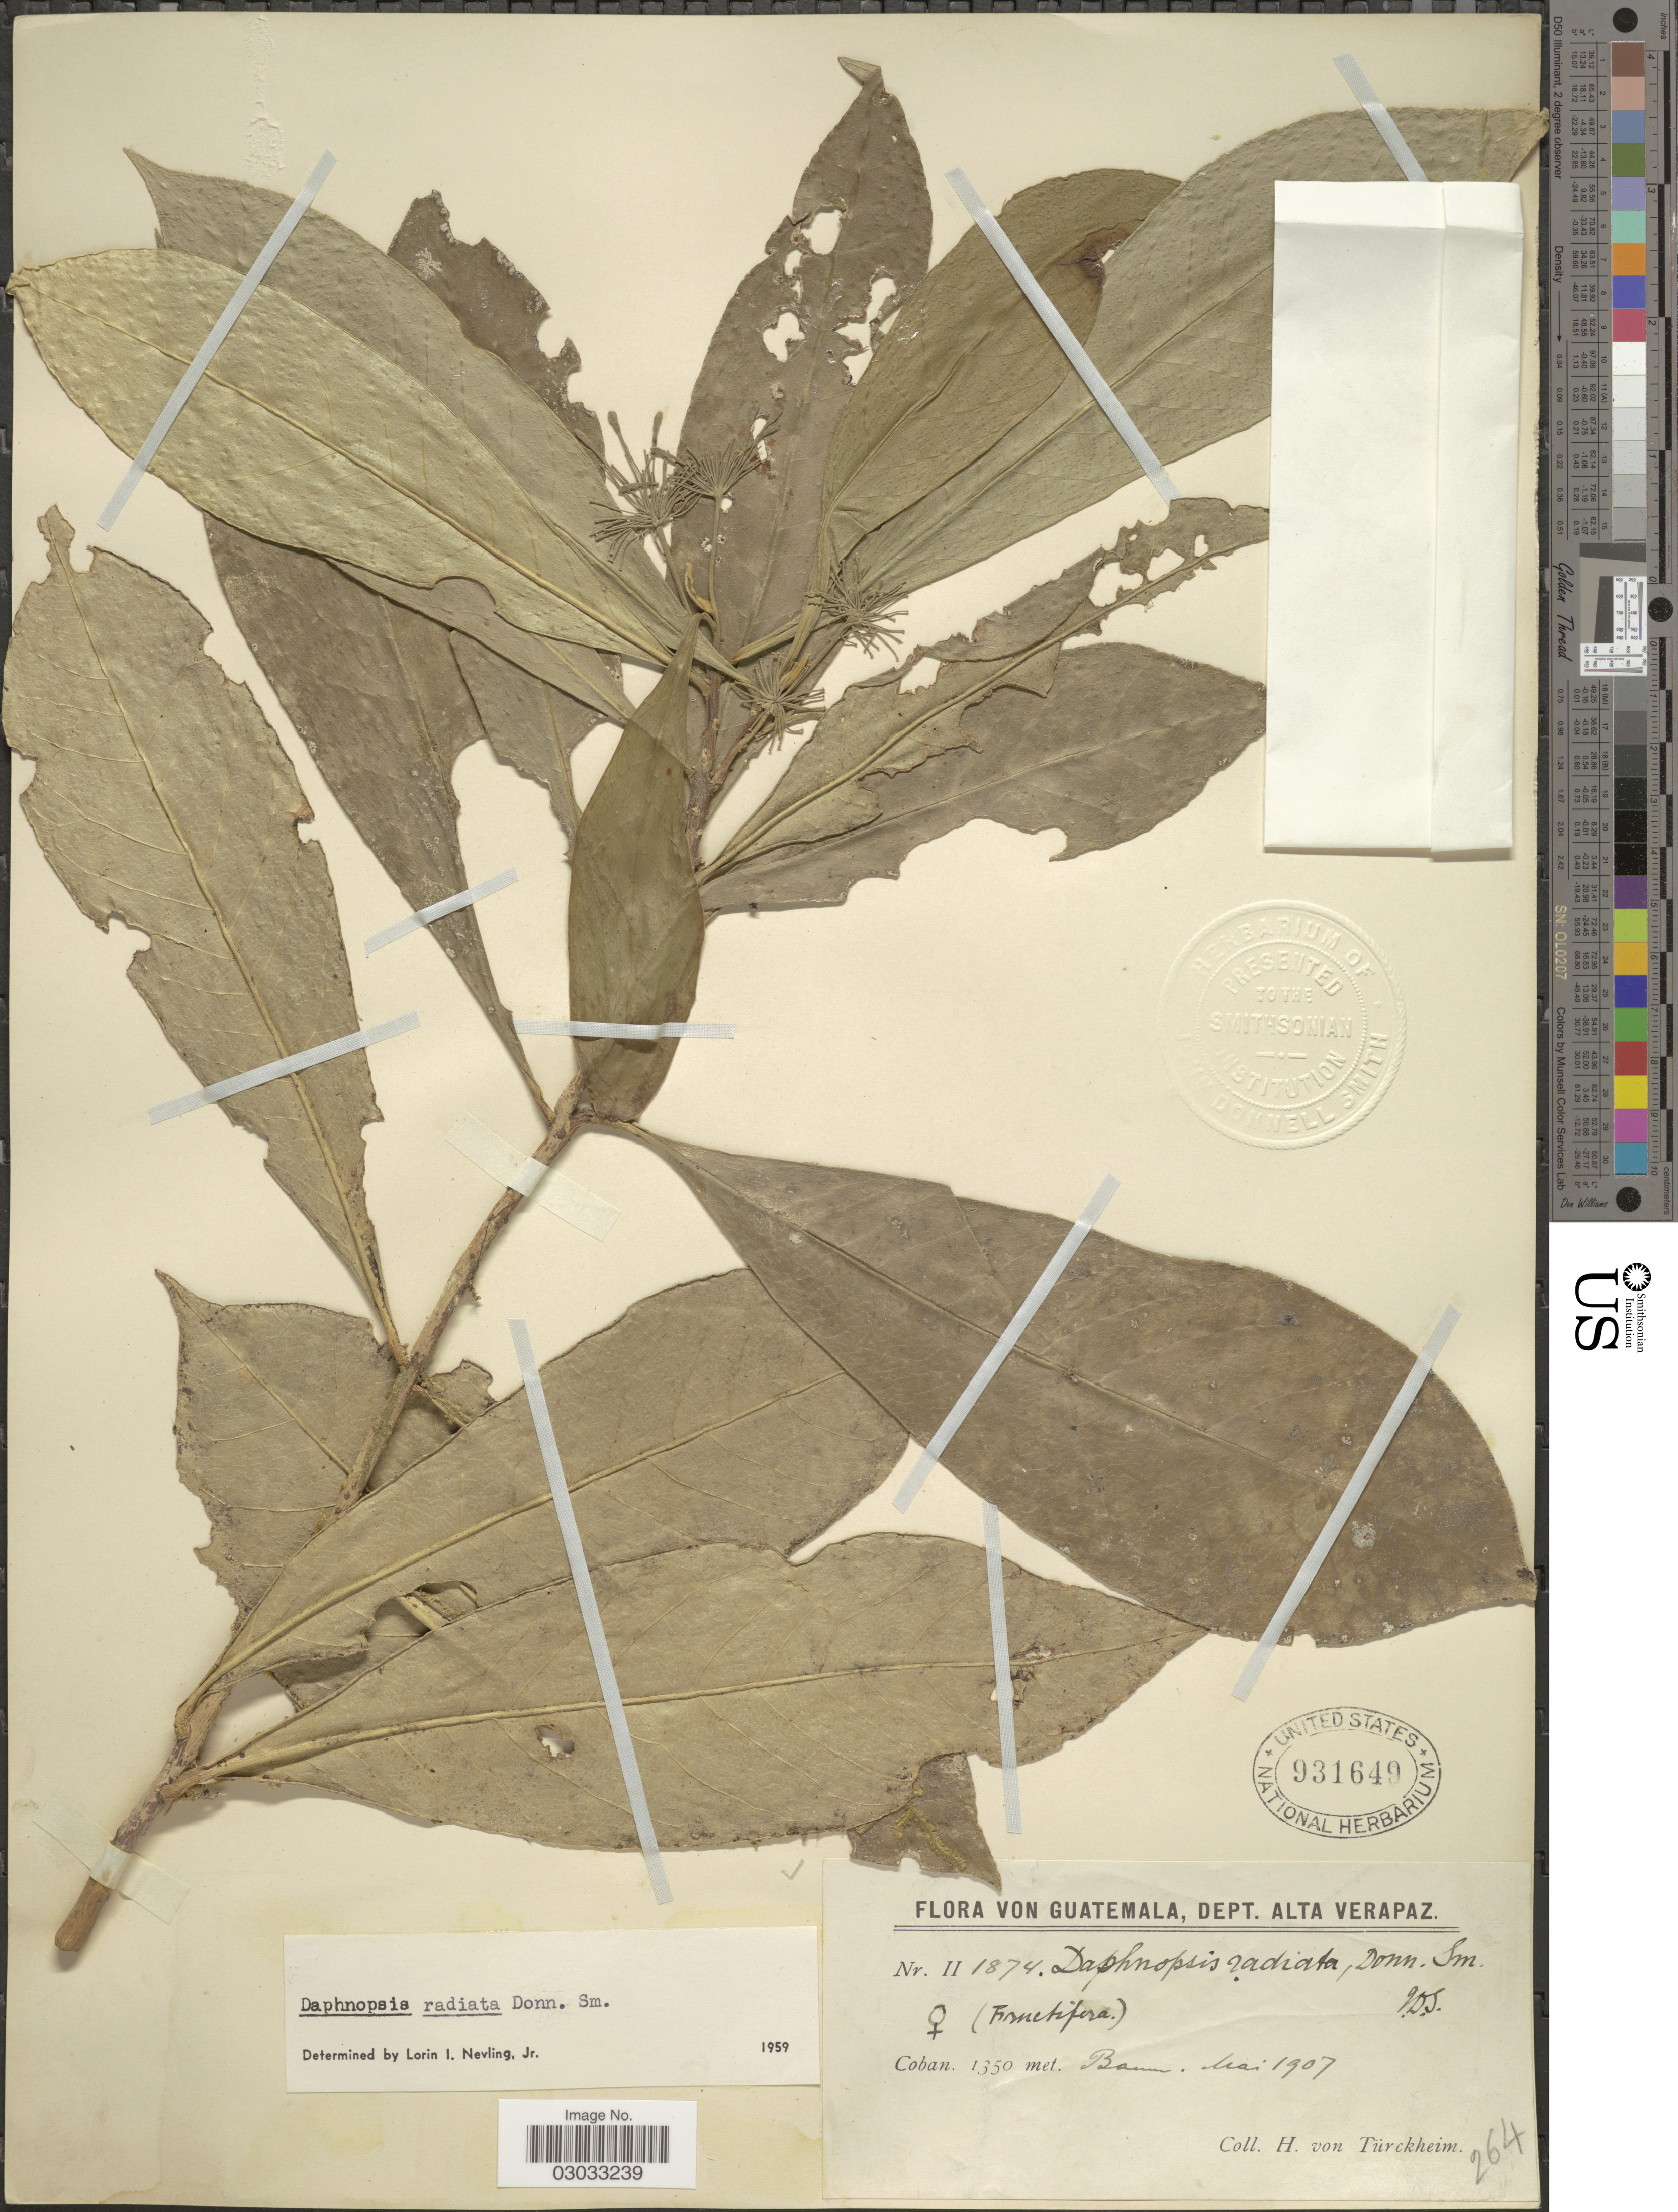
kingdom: Plantae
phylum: Tracheophyta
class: Magnoliopsida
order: Malvales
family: Thymelaeaceae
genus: Daphnopsis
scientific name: Daphnopsis radiata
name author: Donn. Sm.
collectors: H. von Türckheim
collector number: II1874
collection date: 1907-05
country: Guatemala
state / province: Alta Verapaz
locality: Dept. Alta Verapaz, Coban.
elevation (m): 1350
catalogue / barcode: US 931649